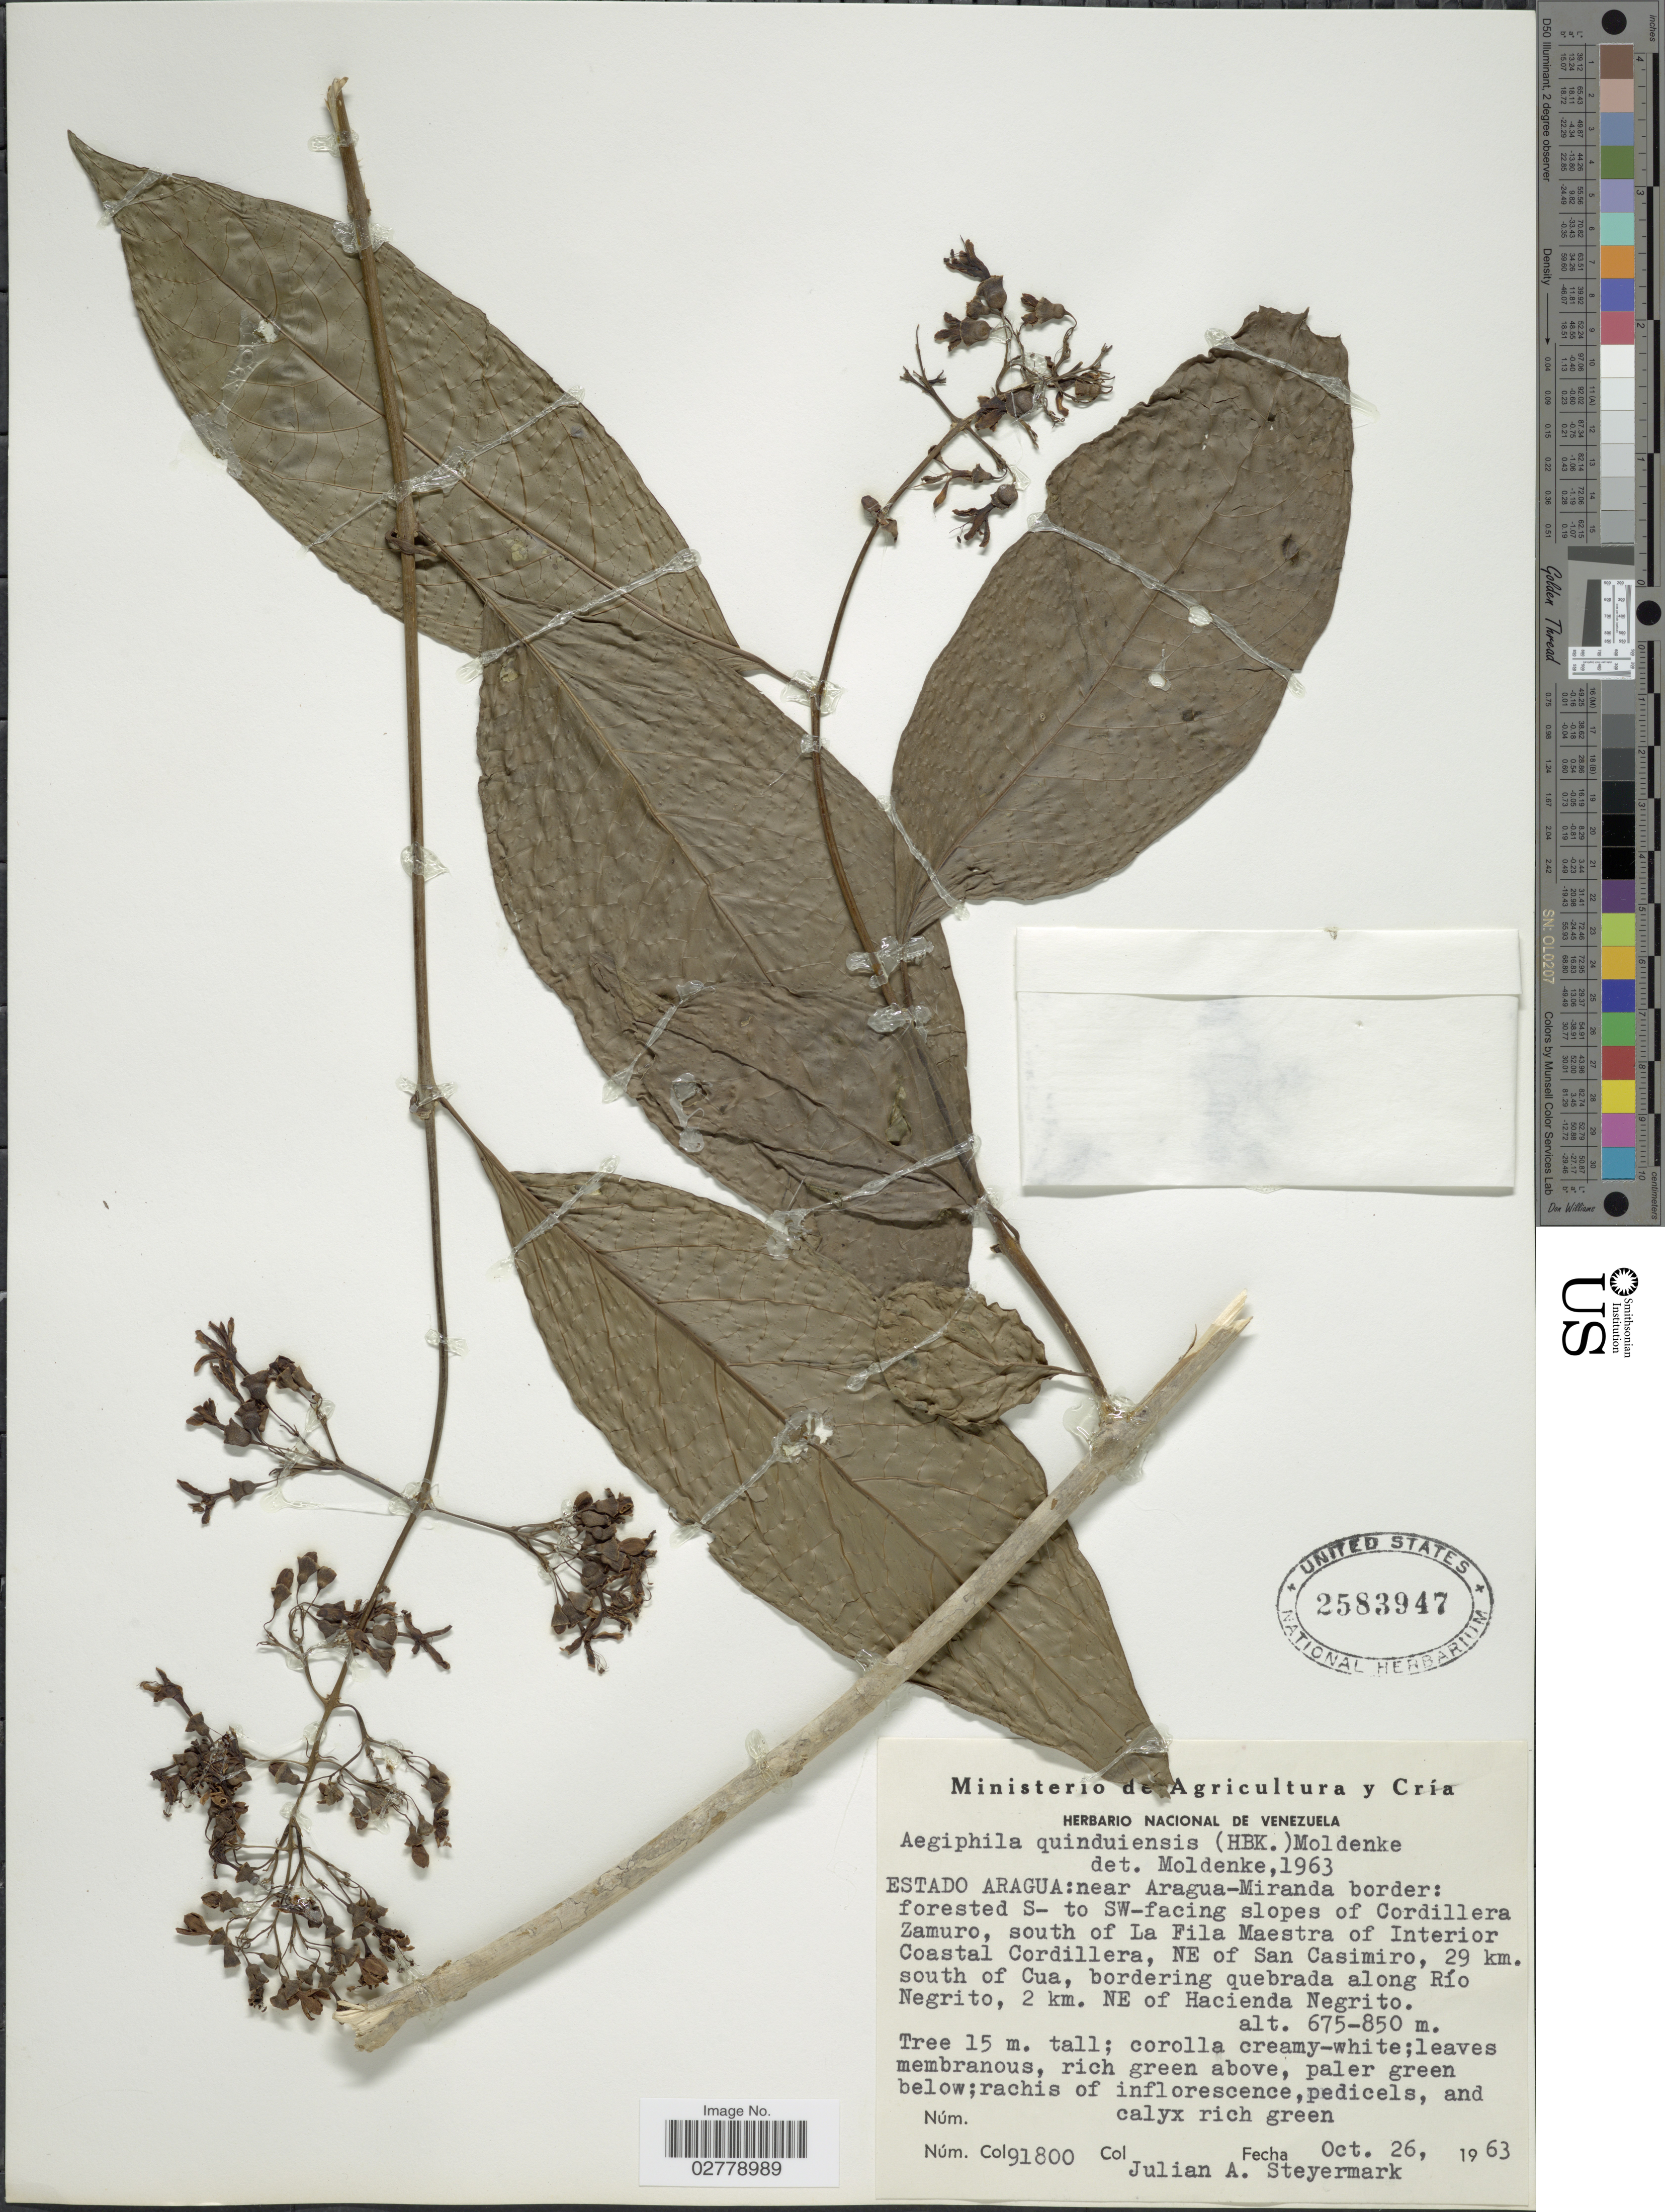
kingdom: Plantae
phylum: Tracheophyta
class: Magnoliopsida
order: Lamiales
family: Lamiaceae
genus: Aegiphila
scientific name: Aegiphila quinduensis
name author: (Kunth) Moldenke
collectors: J. Steyermark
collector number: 91800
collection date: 1963-10-26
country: Venezuela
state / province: Aragua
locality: Near Aragua-Miranda border: forested S- to SW-facing slopes of Cordillera Zamuro, south of La Fila Maestra of Interior Coastal Cordillera, NE of San Casimiro, 29 km. south of Cua, bordering quebrada along Río Negrito, 2 km. NE of Hacienda Negrito.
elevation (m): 675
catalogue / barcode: US 2583947